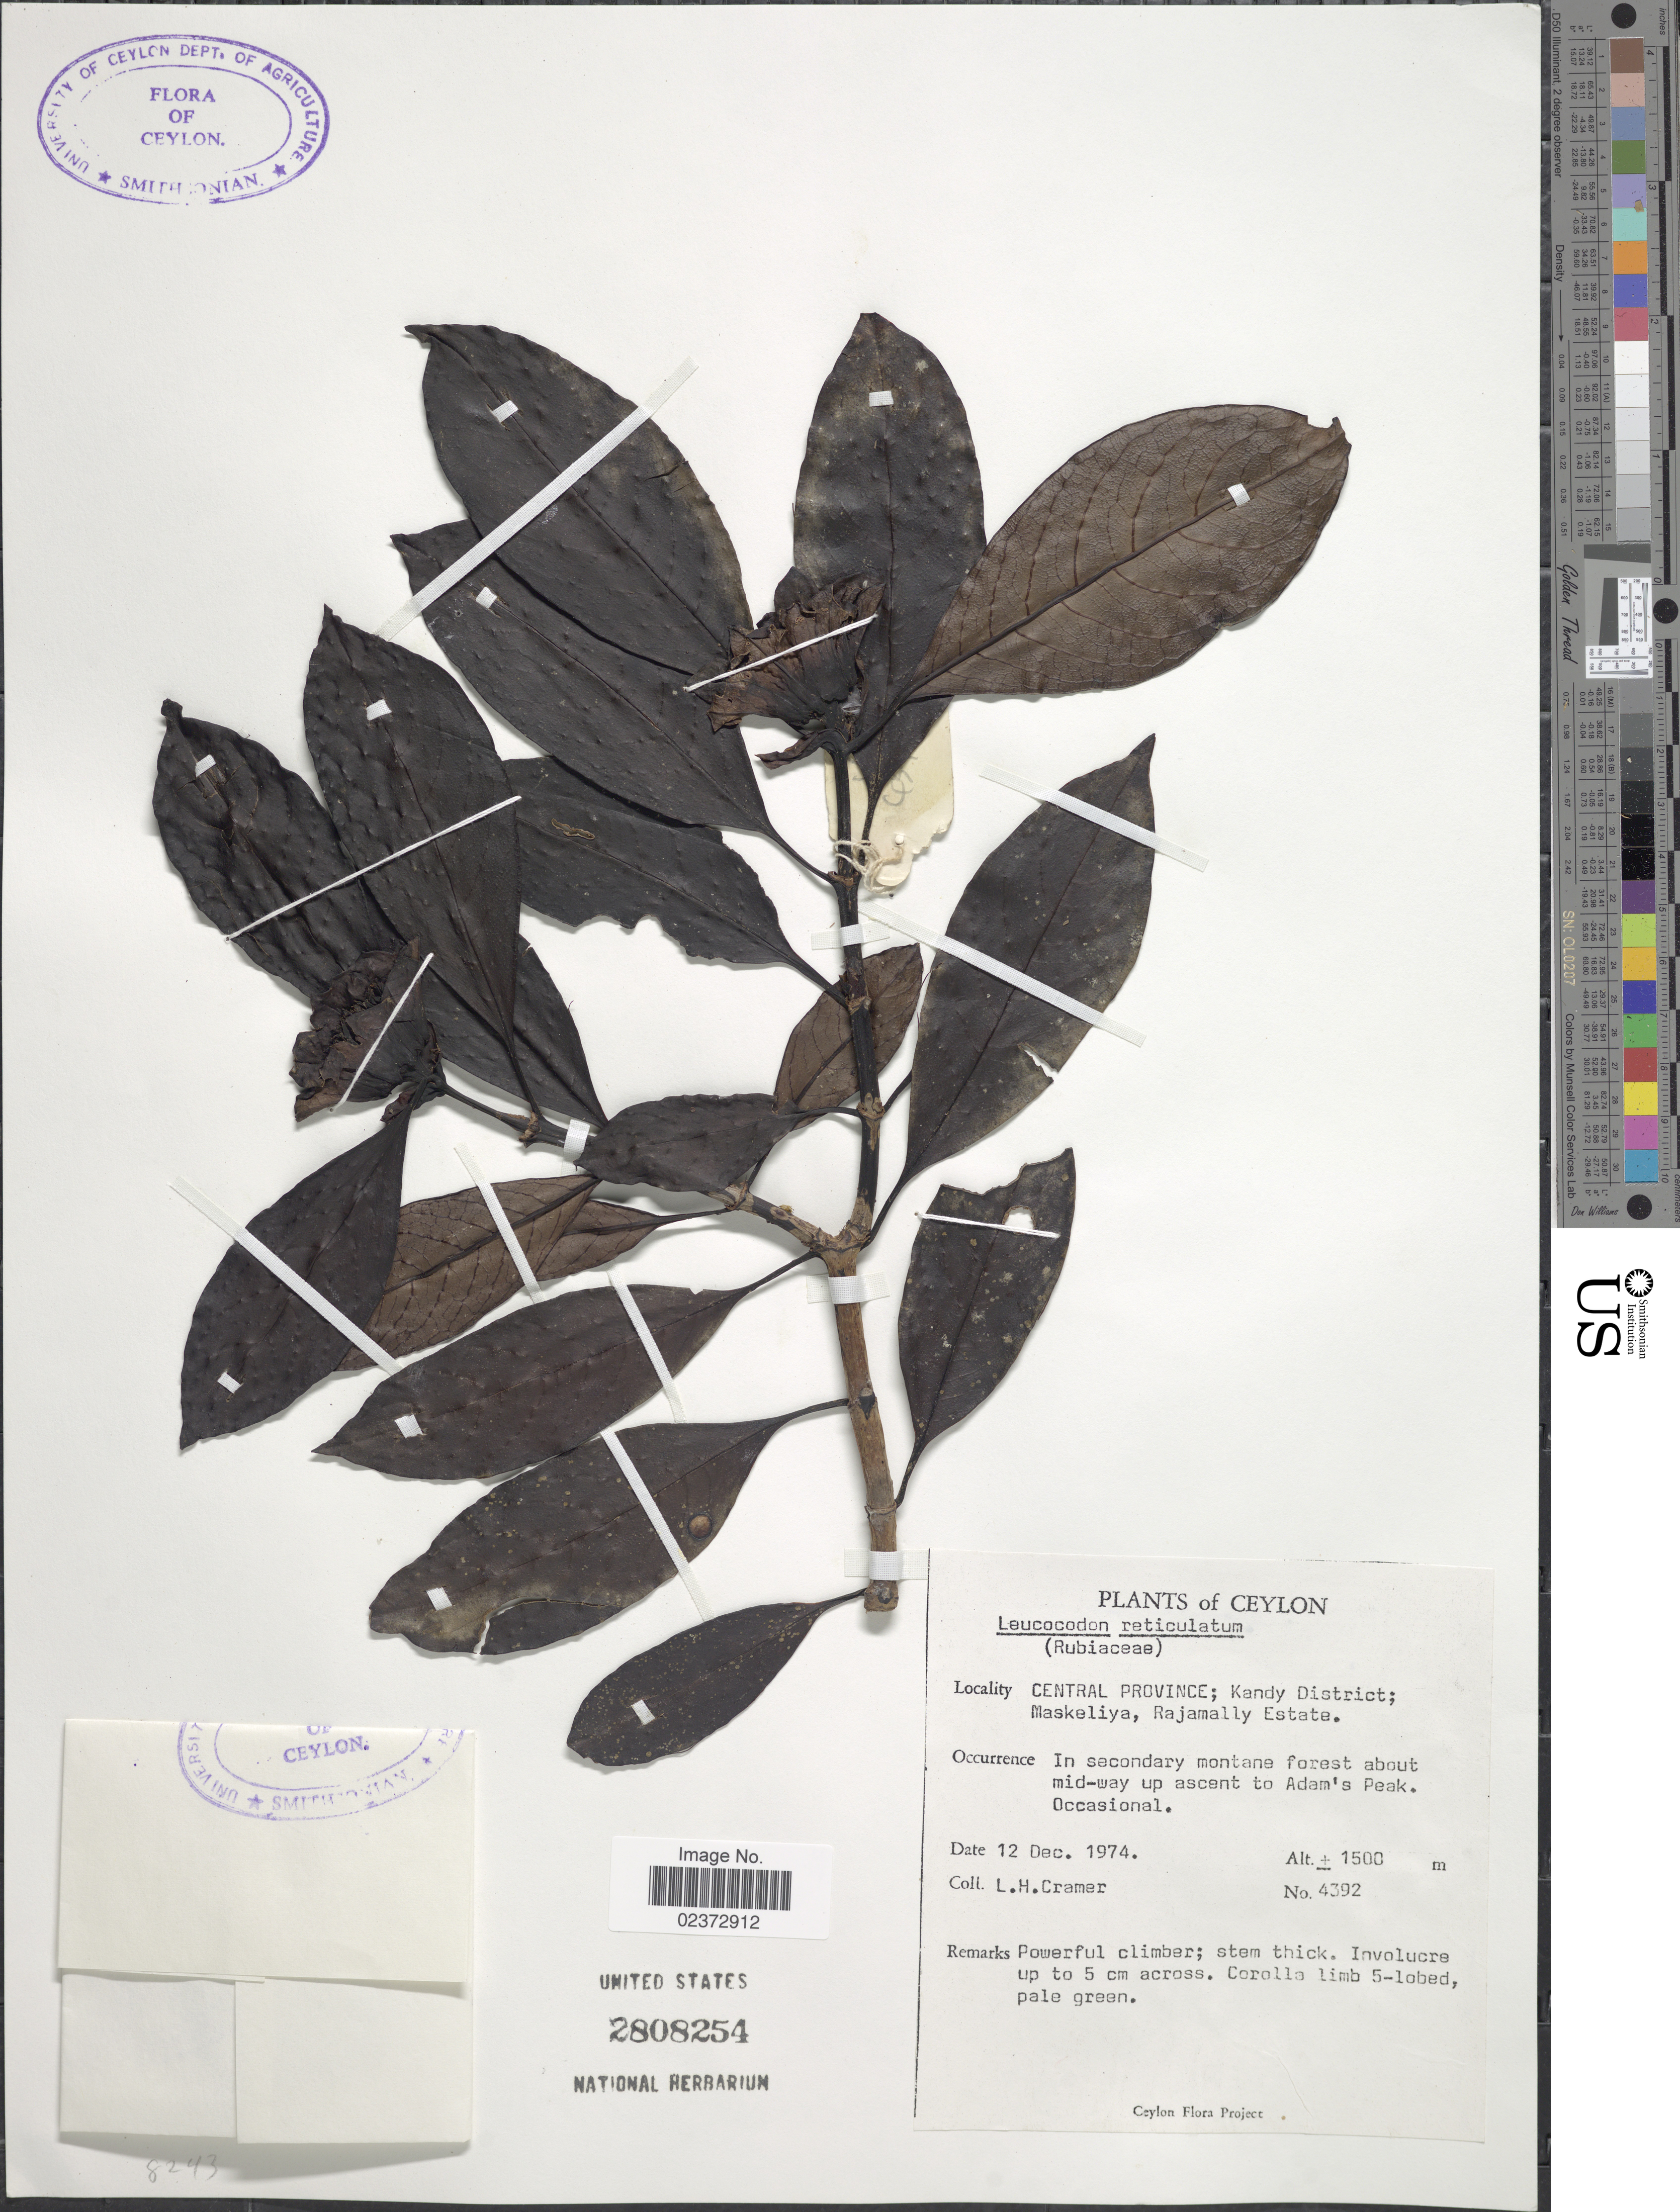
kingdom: Plantae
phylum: Tracheophyta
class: Magnoliopsida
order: Gentianales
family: Rubiaceae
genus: Leucocodon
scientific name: Leucocodon reticulatum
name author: Gardner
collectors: L. H. Cramer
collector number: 4392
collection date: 1974-12-12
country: Sri Lanka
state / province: Central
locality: Ceylon; Kandy District; Maskeliya, Rajamally Estate, In secondary montane forest about mid-way up ascent to Adam's Peak. Occasional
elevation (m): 1500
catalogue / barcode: US 2808254